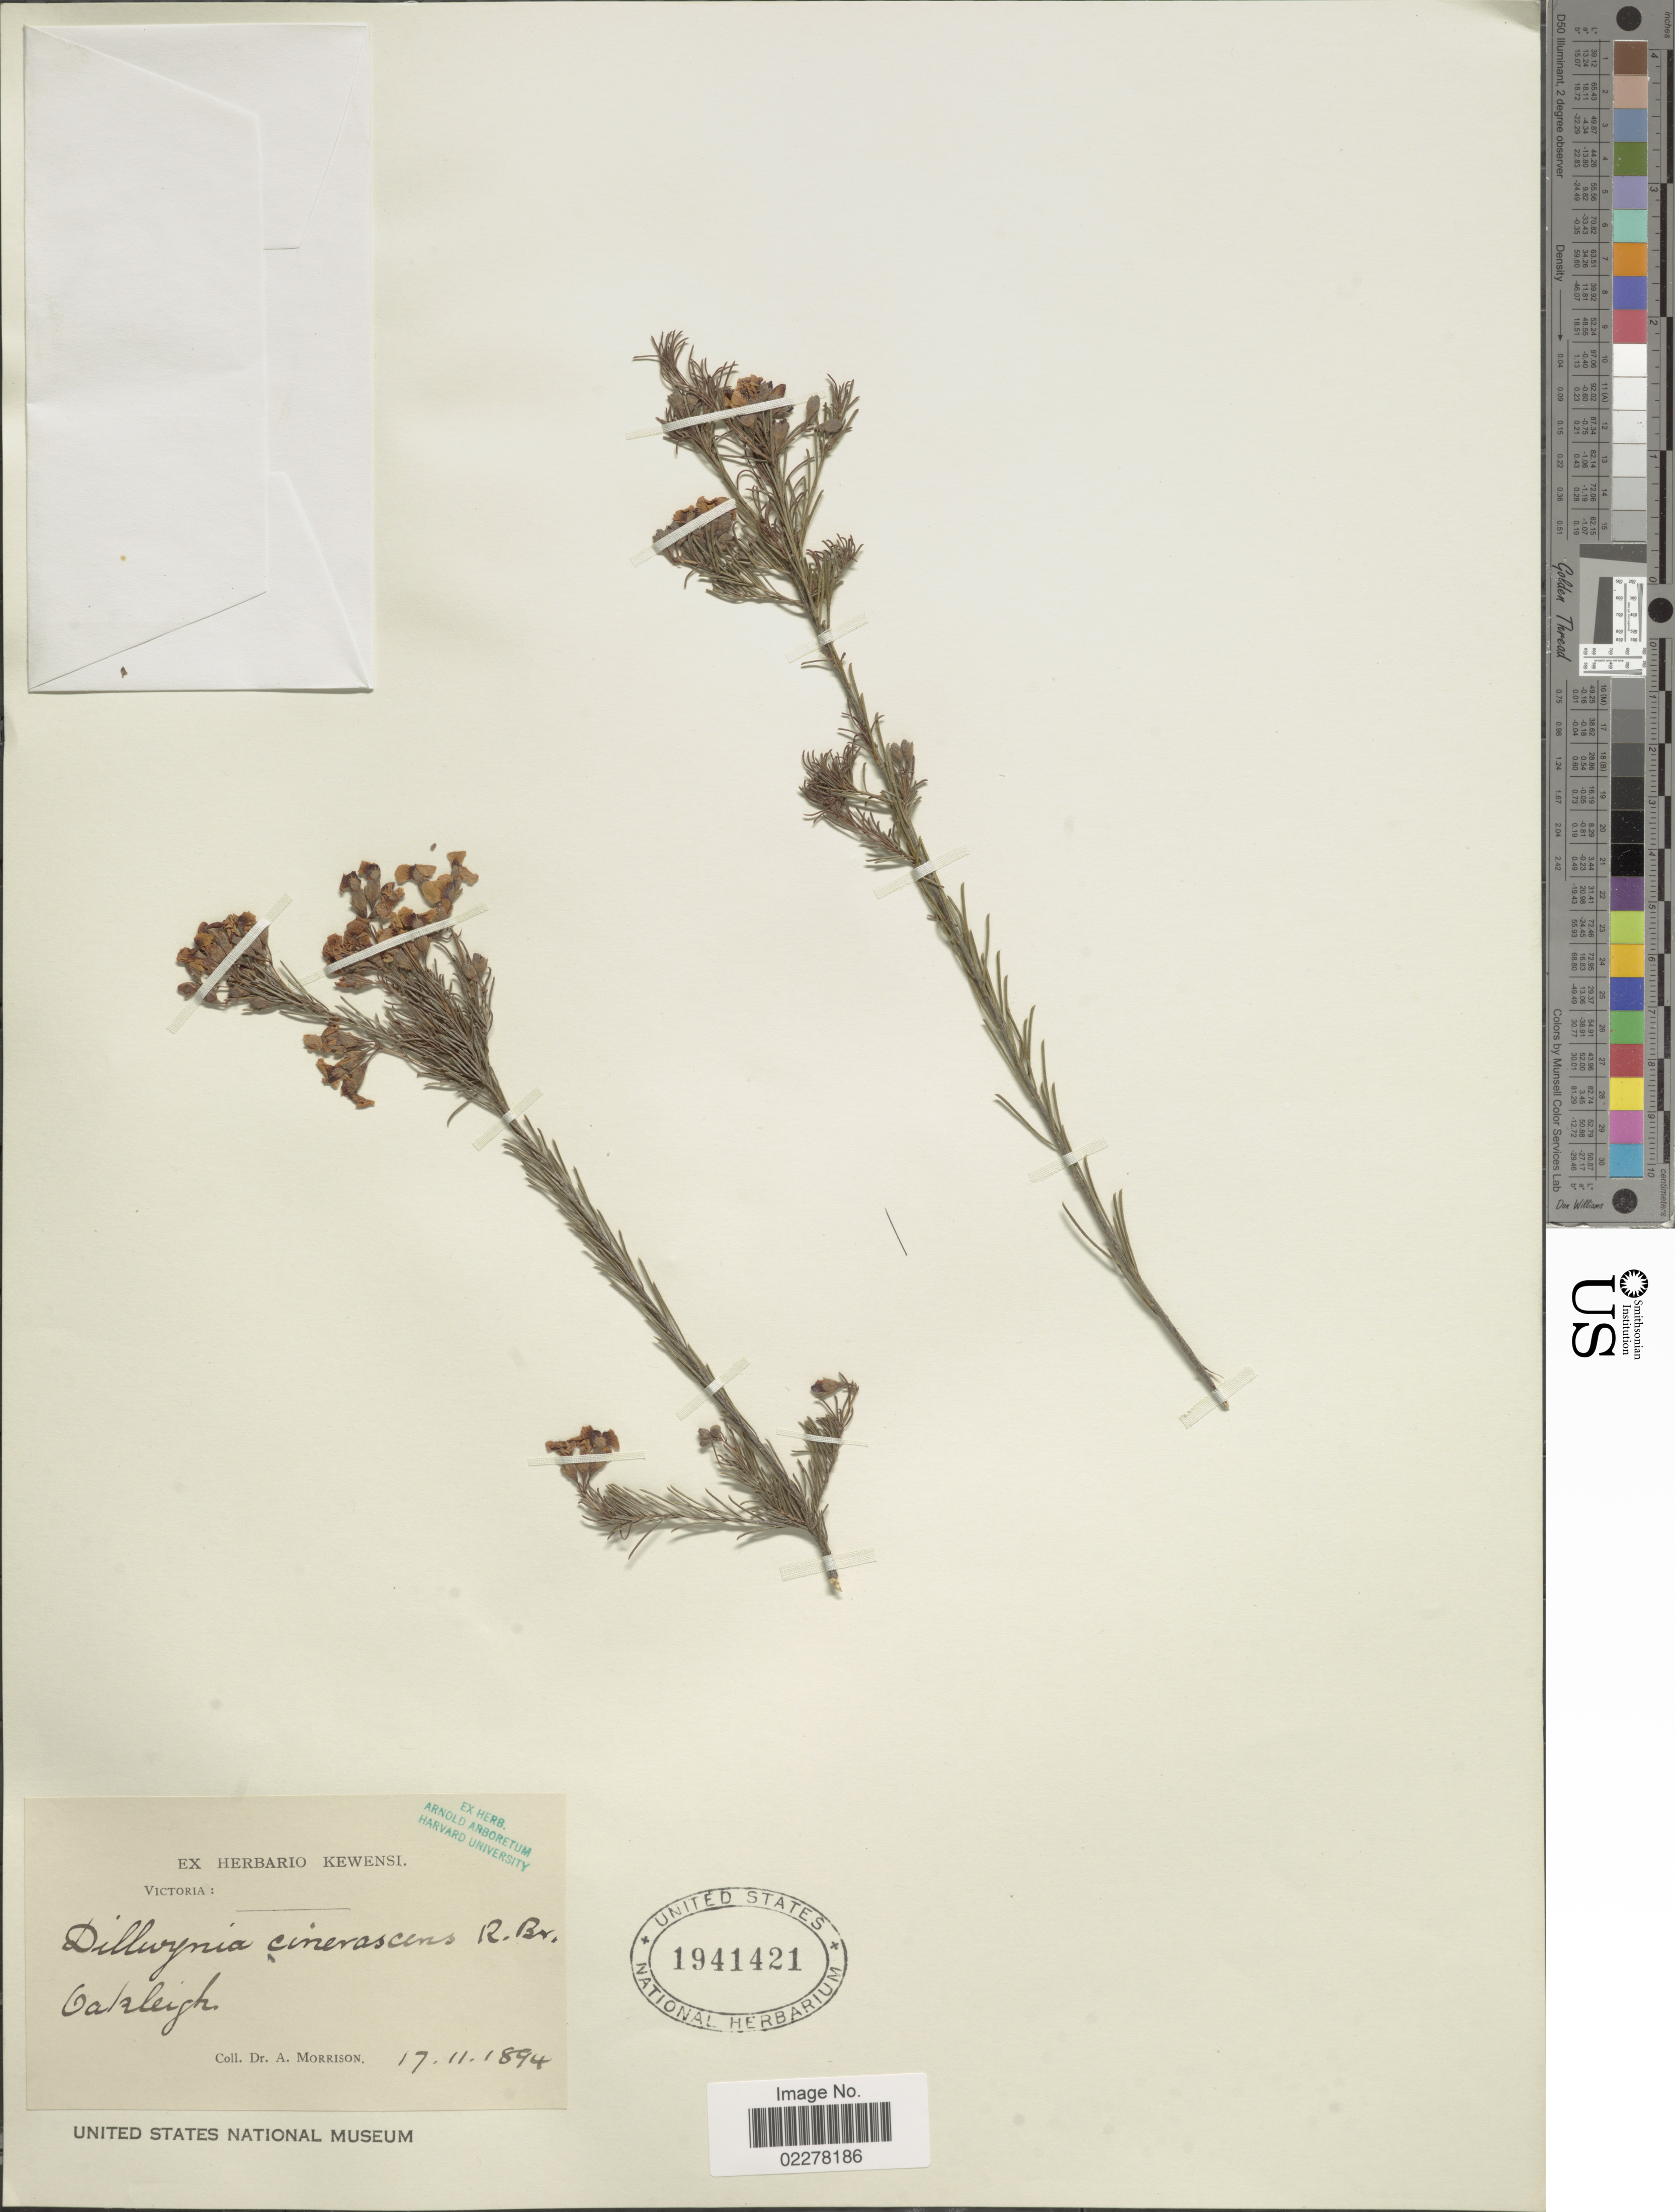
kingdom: Plantae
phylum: Tracheophyta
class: Magnoliopsida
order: Fabales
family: Fabaceae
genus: Dillwynia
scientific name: Dillwynia cinerascens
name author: R. Br.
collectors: A. Morrison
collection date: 1894-11-17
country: Australia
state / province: Victoria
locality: Oakleigh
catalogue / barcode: US 1941421